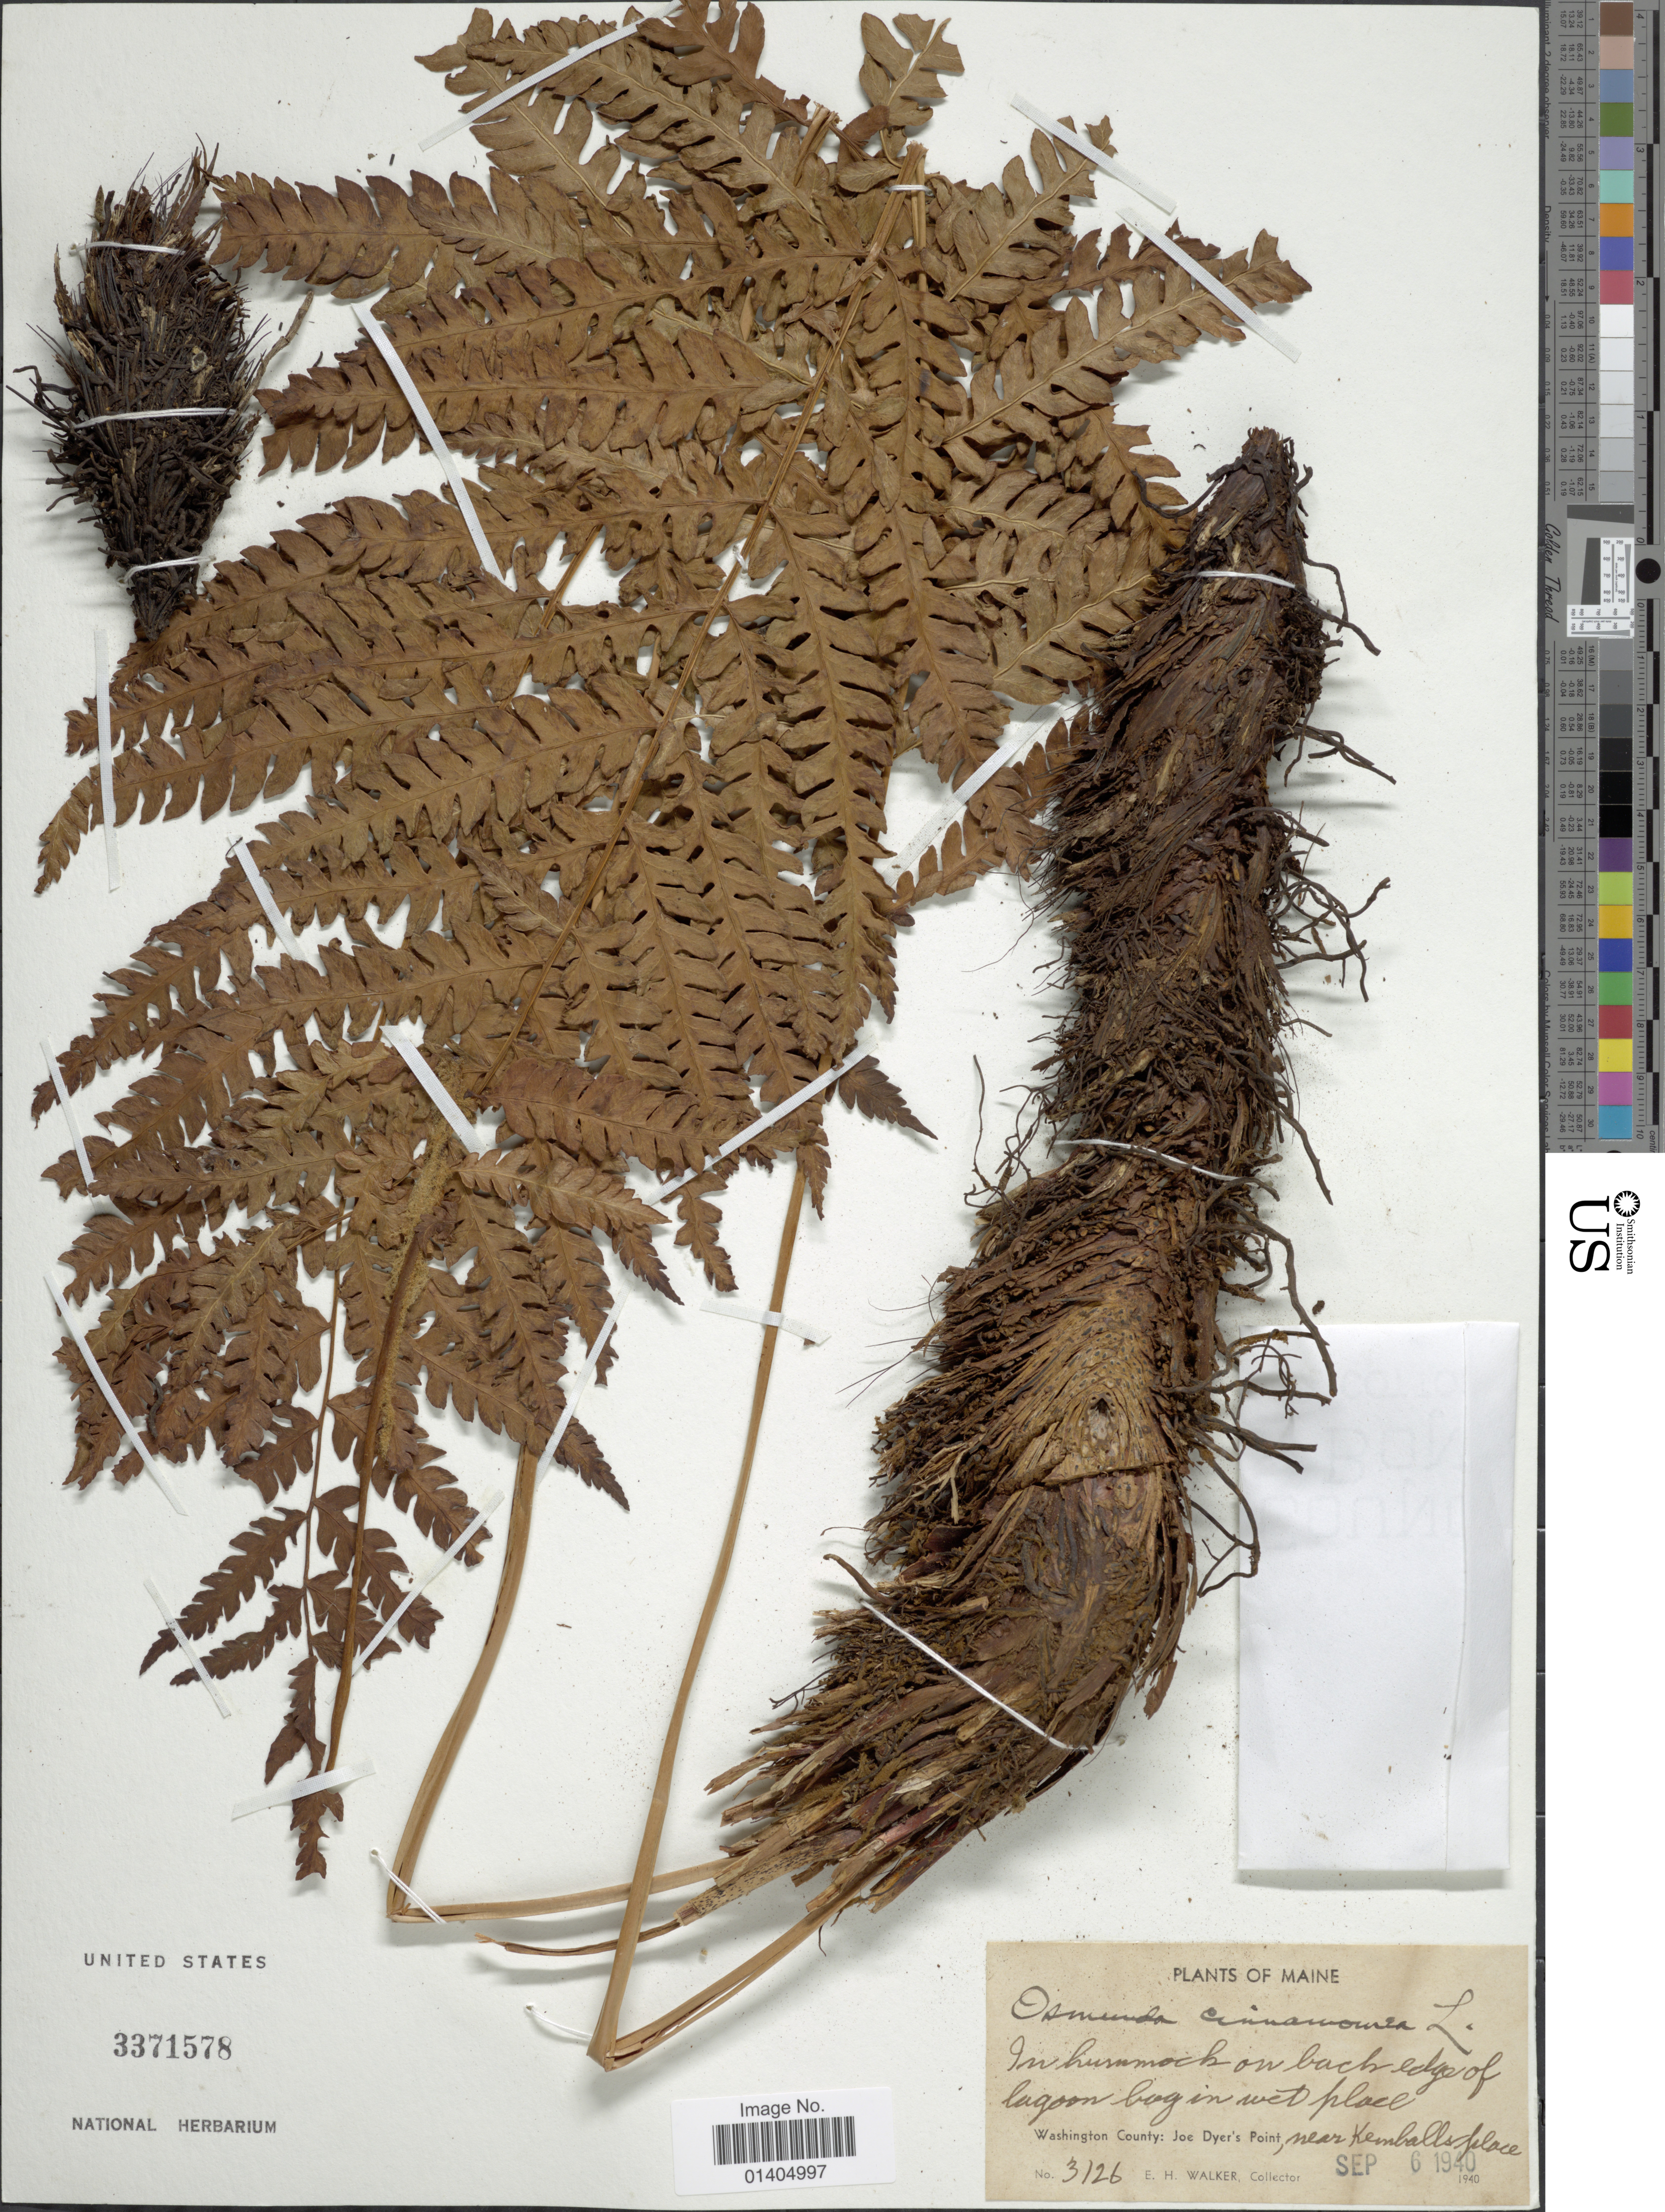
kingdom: Plantae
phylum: Tracheophyta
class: Polypodiopsida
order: Osmundales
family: Osmundaceae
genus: Osmundastrum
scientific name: Osmundastrum cinnamomeum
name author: (L.) C. Presl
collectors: E. H. Walker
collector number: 3126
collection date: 1940-09-06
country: United States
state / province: Maine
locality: Washington County: Joe Dyer's Point, near Kemballs place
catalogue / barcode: US 3371578